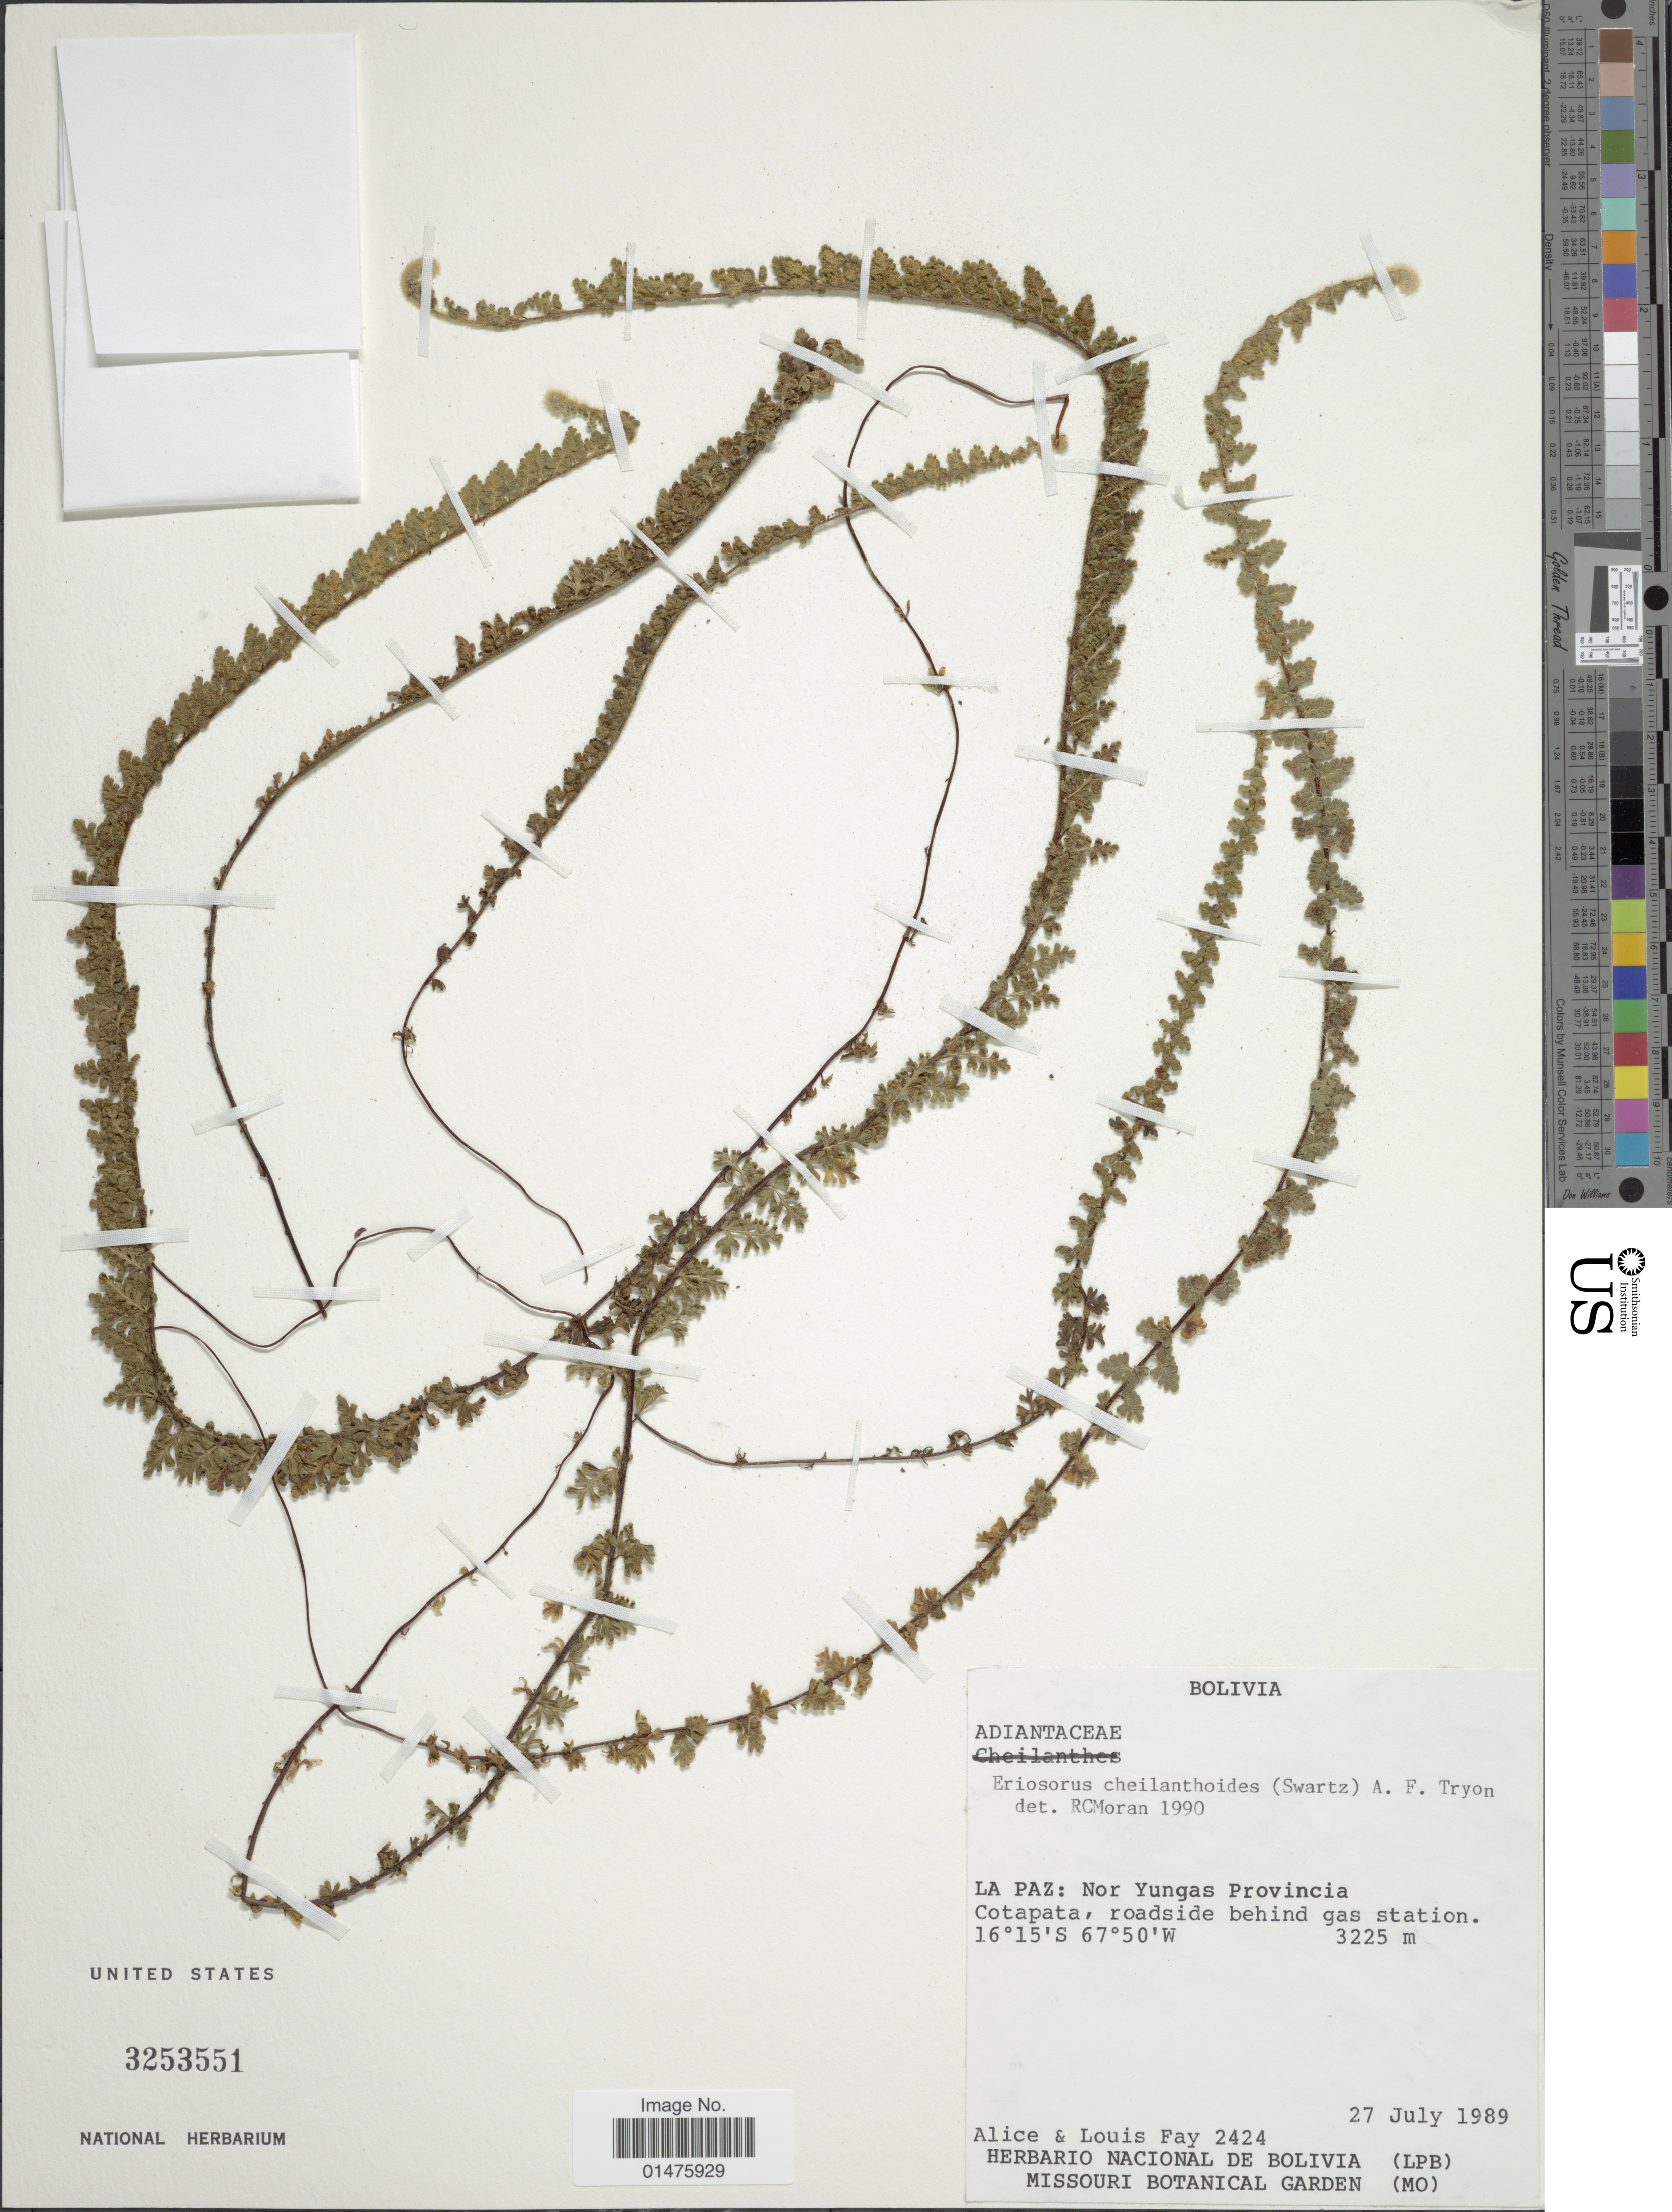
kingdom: Plantae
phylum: Tracheophyta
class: Polypodiopsida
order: Polypodiales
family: Pteridaceae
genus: Jamesonia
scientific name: Jamesonia cheilanthoides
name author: (Sw.) Christenh.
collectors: A. Fay & L. Fay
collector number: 2424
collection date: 1989-07-27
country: Bolivia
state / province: La Paz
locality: Nor Yungas Provincia Cotapata, roadside behind gas station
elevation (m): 3225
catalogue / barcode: US 3253551